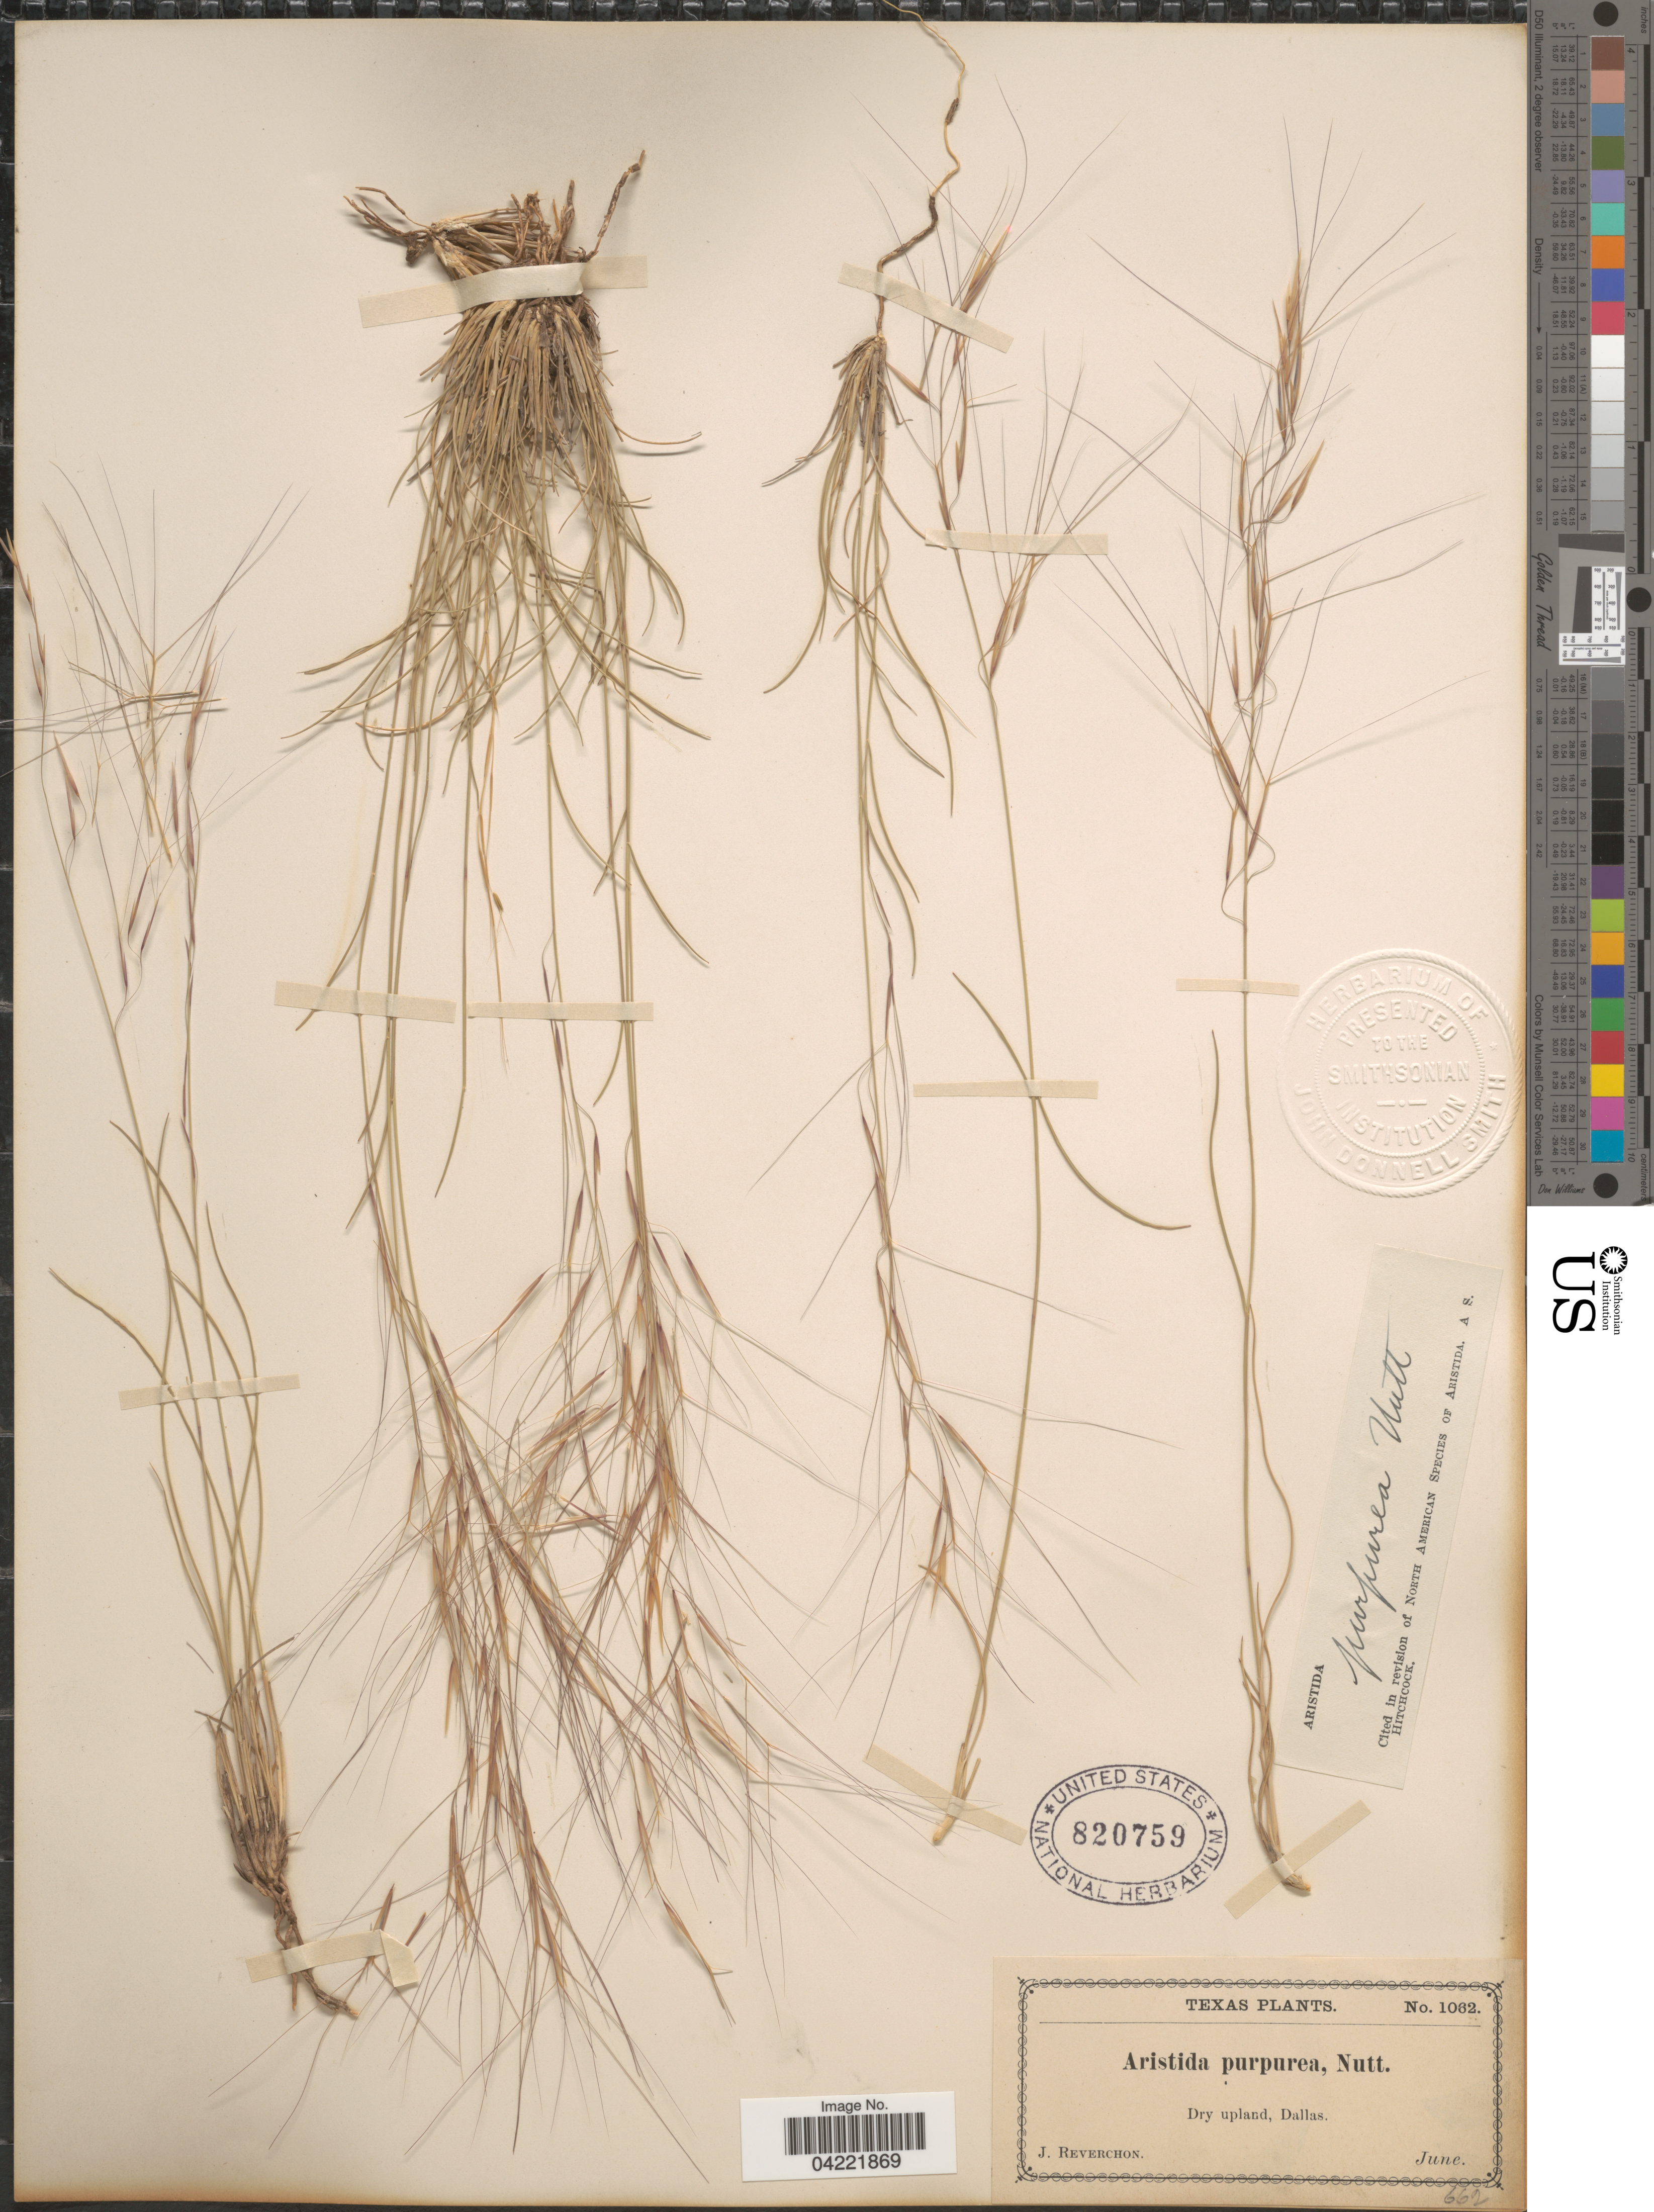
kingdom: Plantae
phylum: Tracheophyta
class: Liliopsida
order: Poales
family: Poaceae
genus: Aristida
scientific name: Aristida purpurea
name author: Nutt.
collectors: J. Reverchon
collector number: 1062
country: United States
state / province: Texas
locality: Dry upland, Dallas.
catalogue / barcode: US 820759